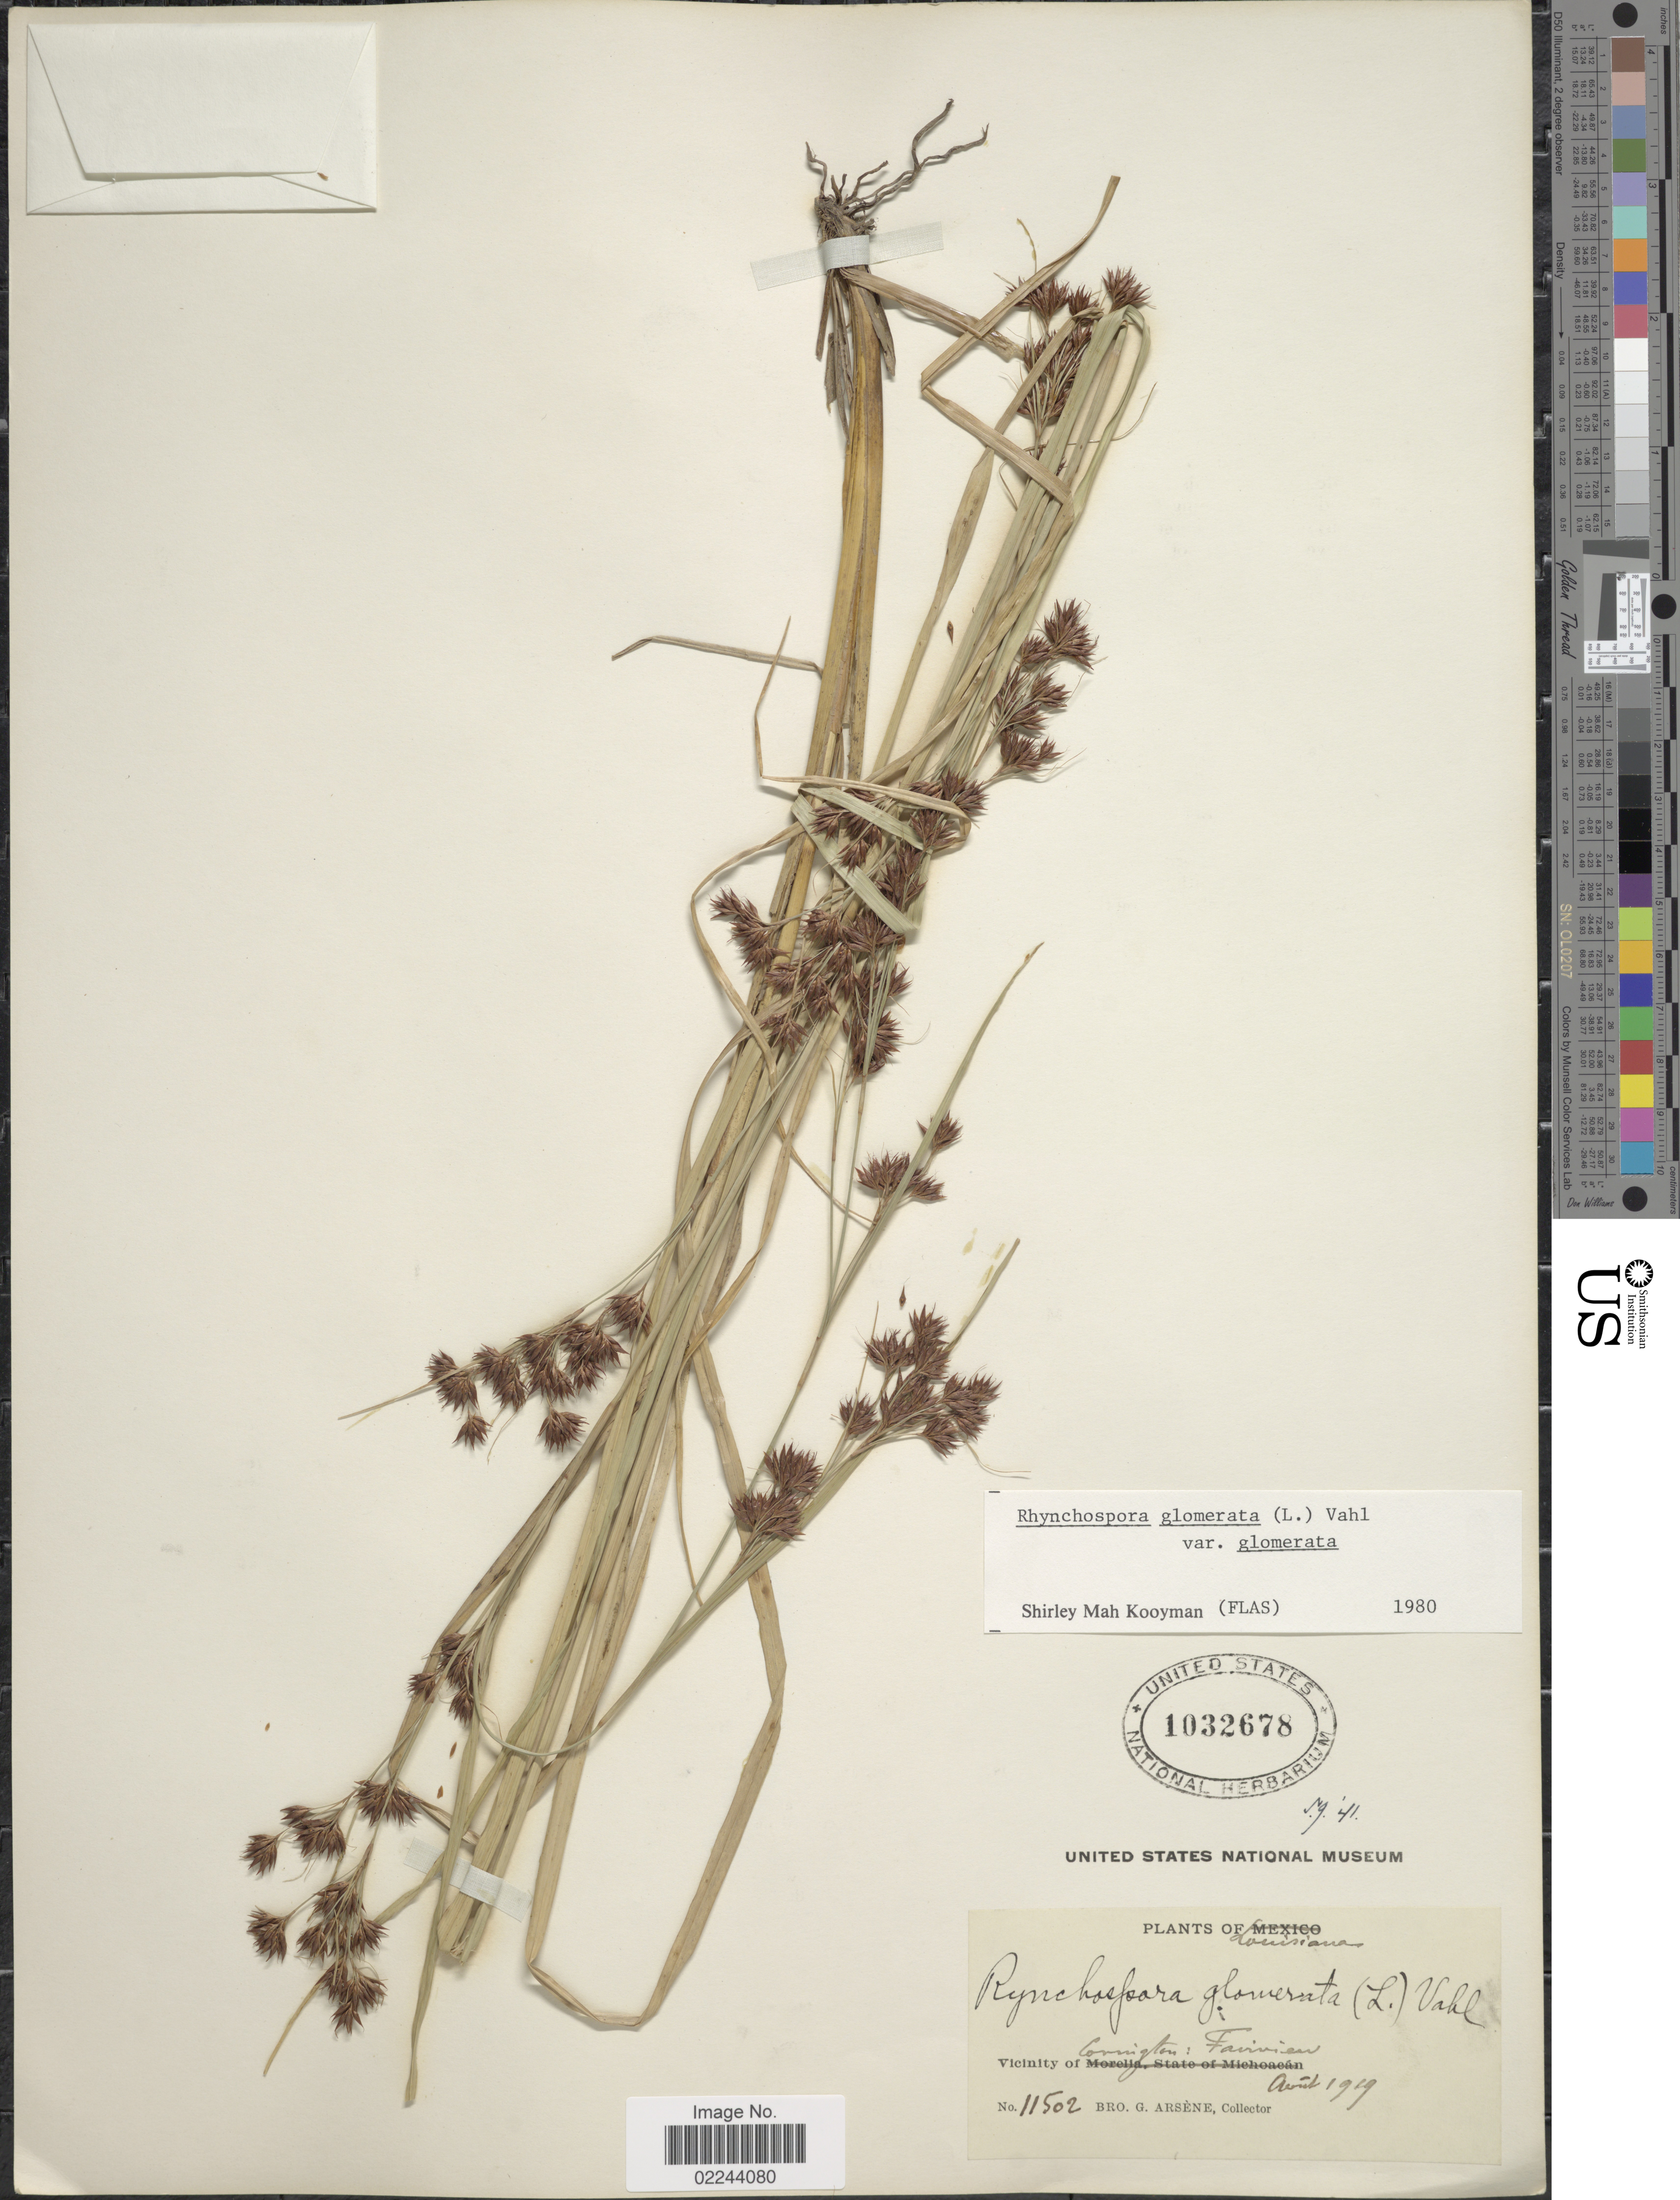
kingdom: Plantae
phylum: Tracheophyta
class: Liliopsida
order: Poales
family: Cyperaceae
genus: Rhynchospora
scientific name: Rhynchospora glomerata var. glomerata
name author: (L.) Vahl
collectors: Bro. G. Arsène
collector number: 11502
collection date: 1919-08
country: United States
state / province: Louisiana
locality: Vicinity of Covington, Fairview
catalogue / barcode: US 1032678